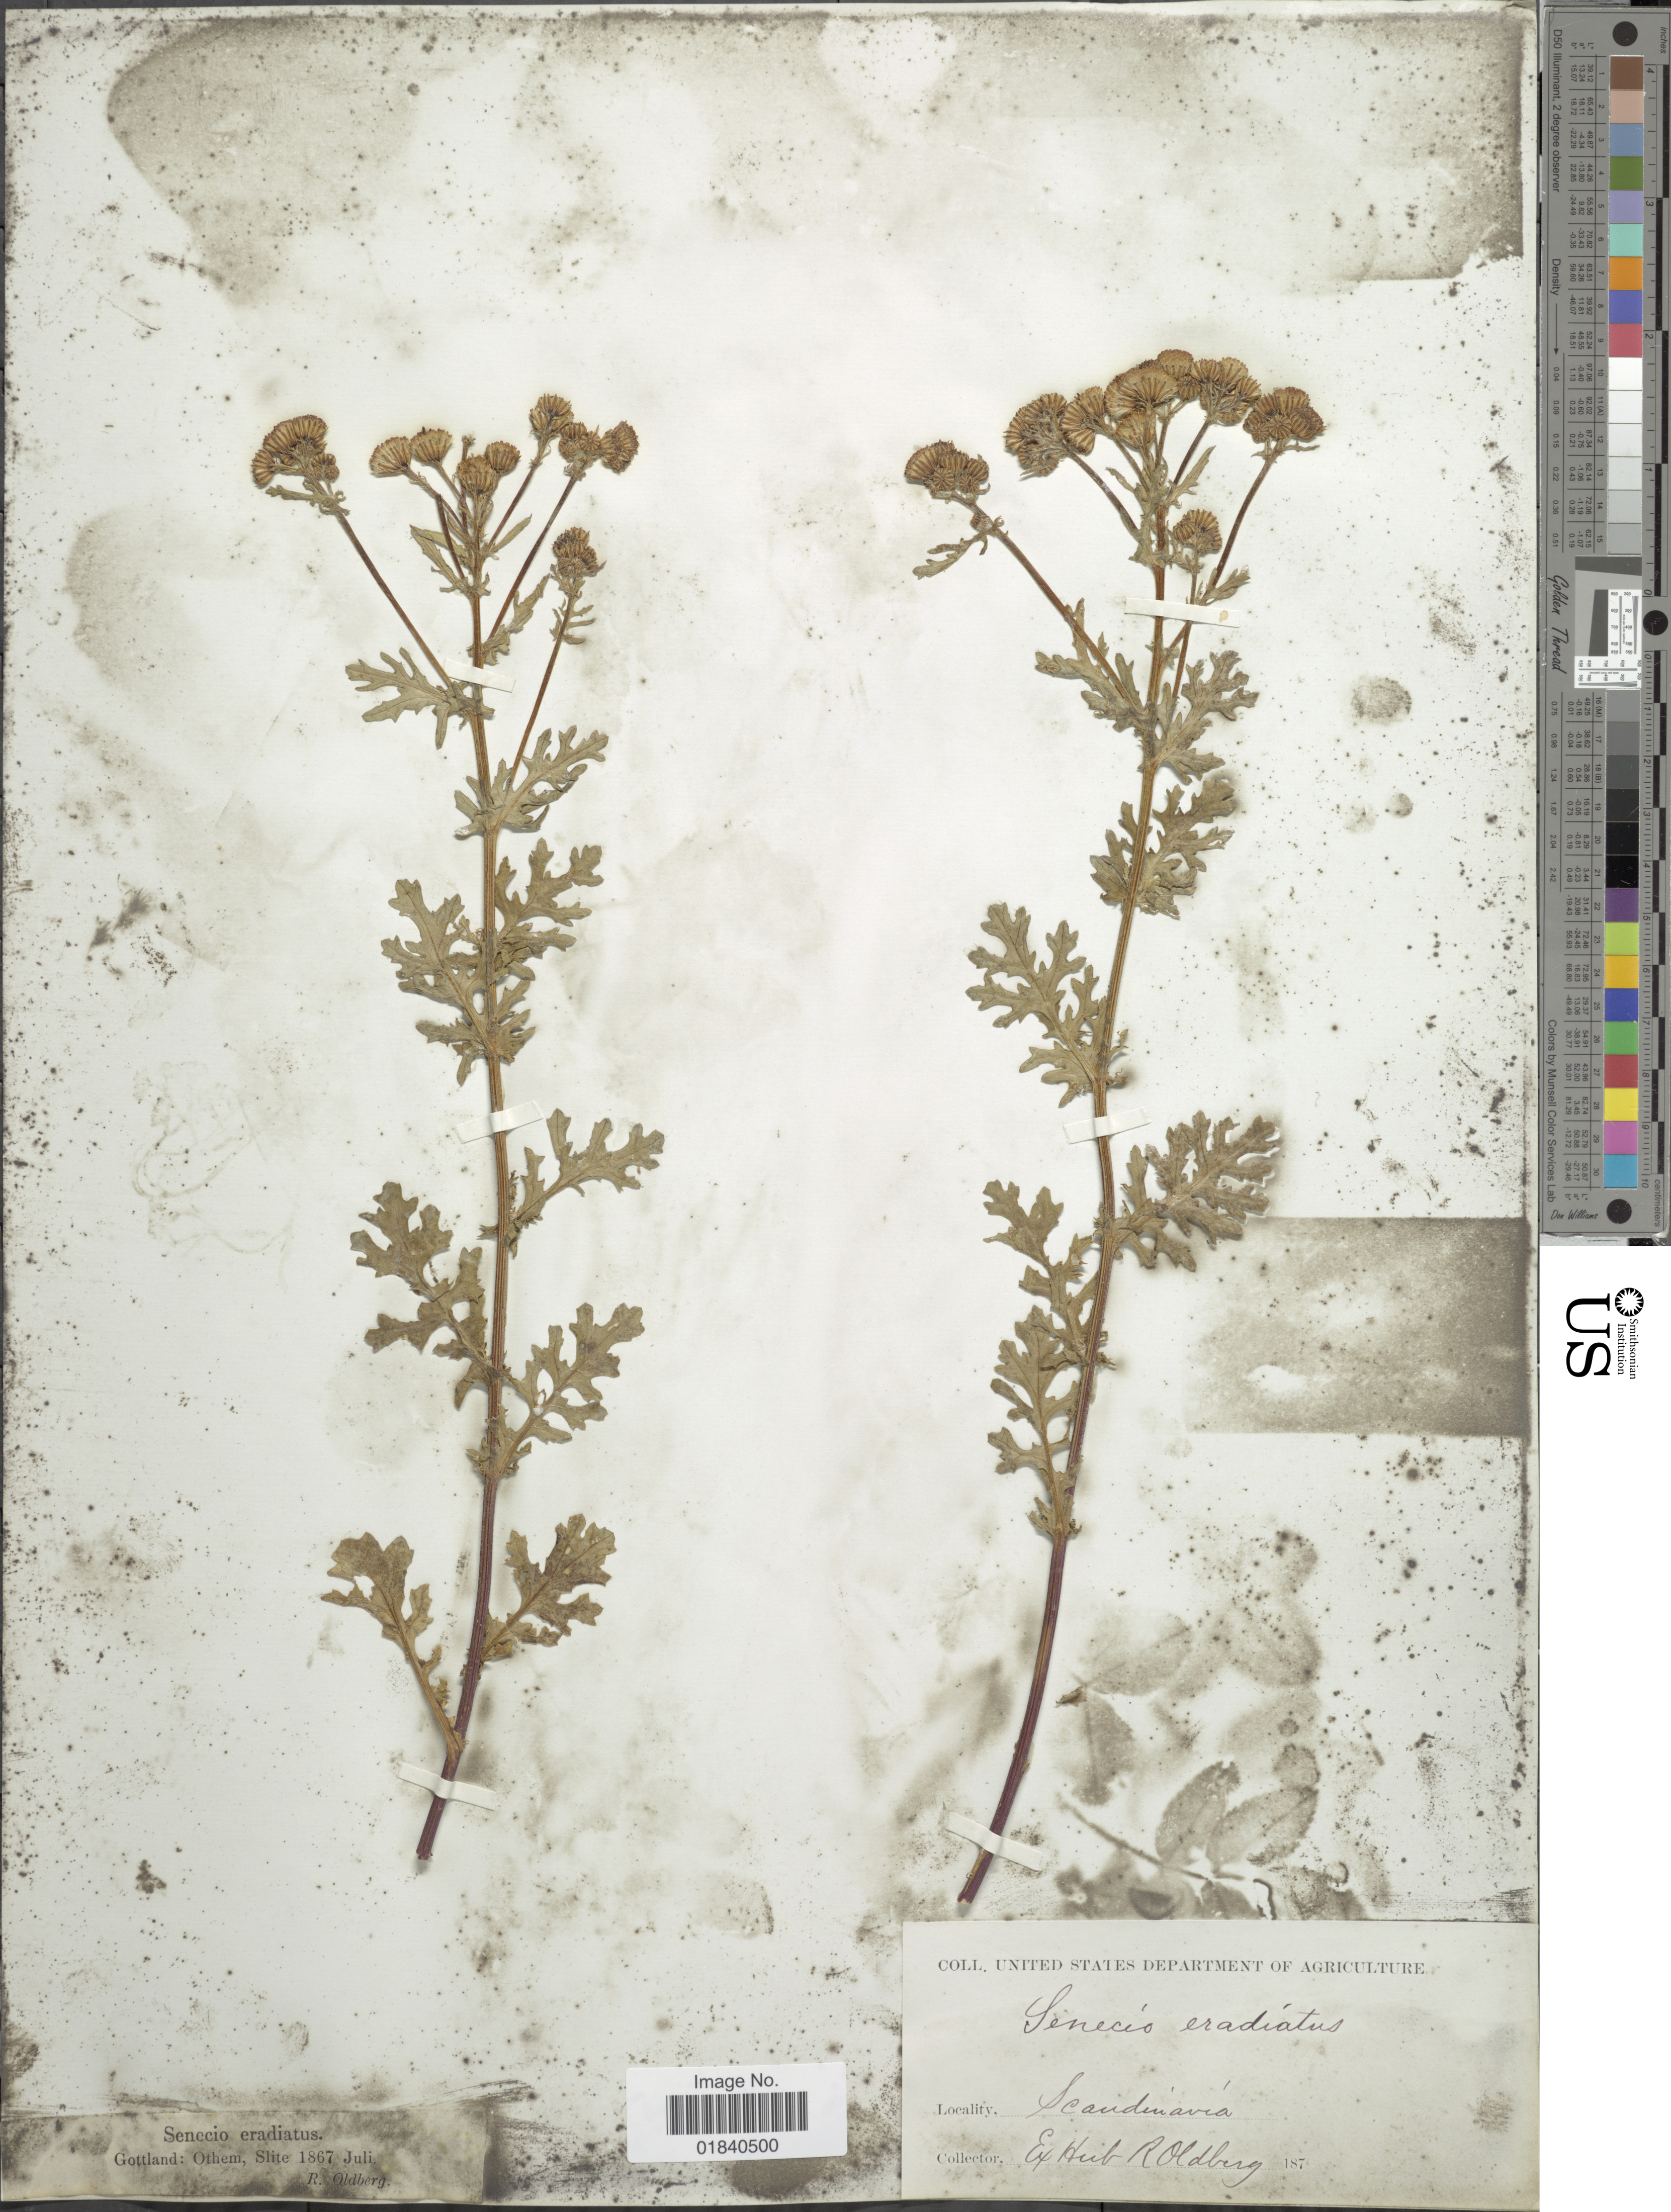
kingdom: Plantae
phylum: Tracheophyta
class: Magnoliopsida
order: Asterales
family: Asteraceae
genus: Senecio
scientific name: Senecio sp.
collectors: R. Oldberg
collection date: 1867-07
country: Sweden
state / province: Gotland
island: Gotland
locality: Gottland: Othem, Slite. Scandinavia